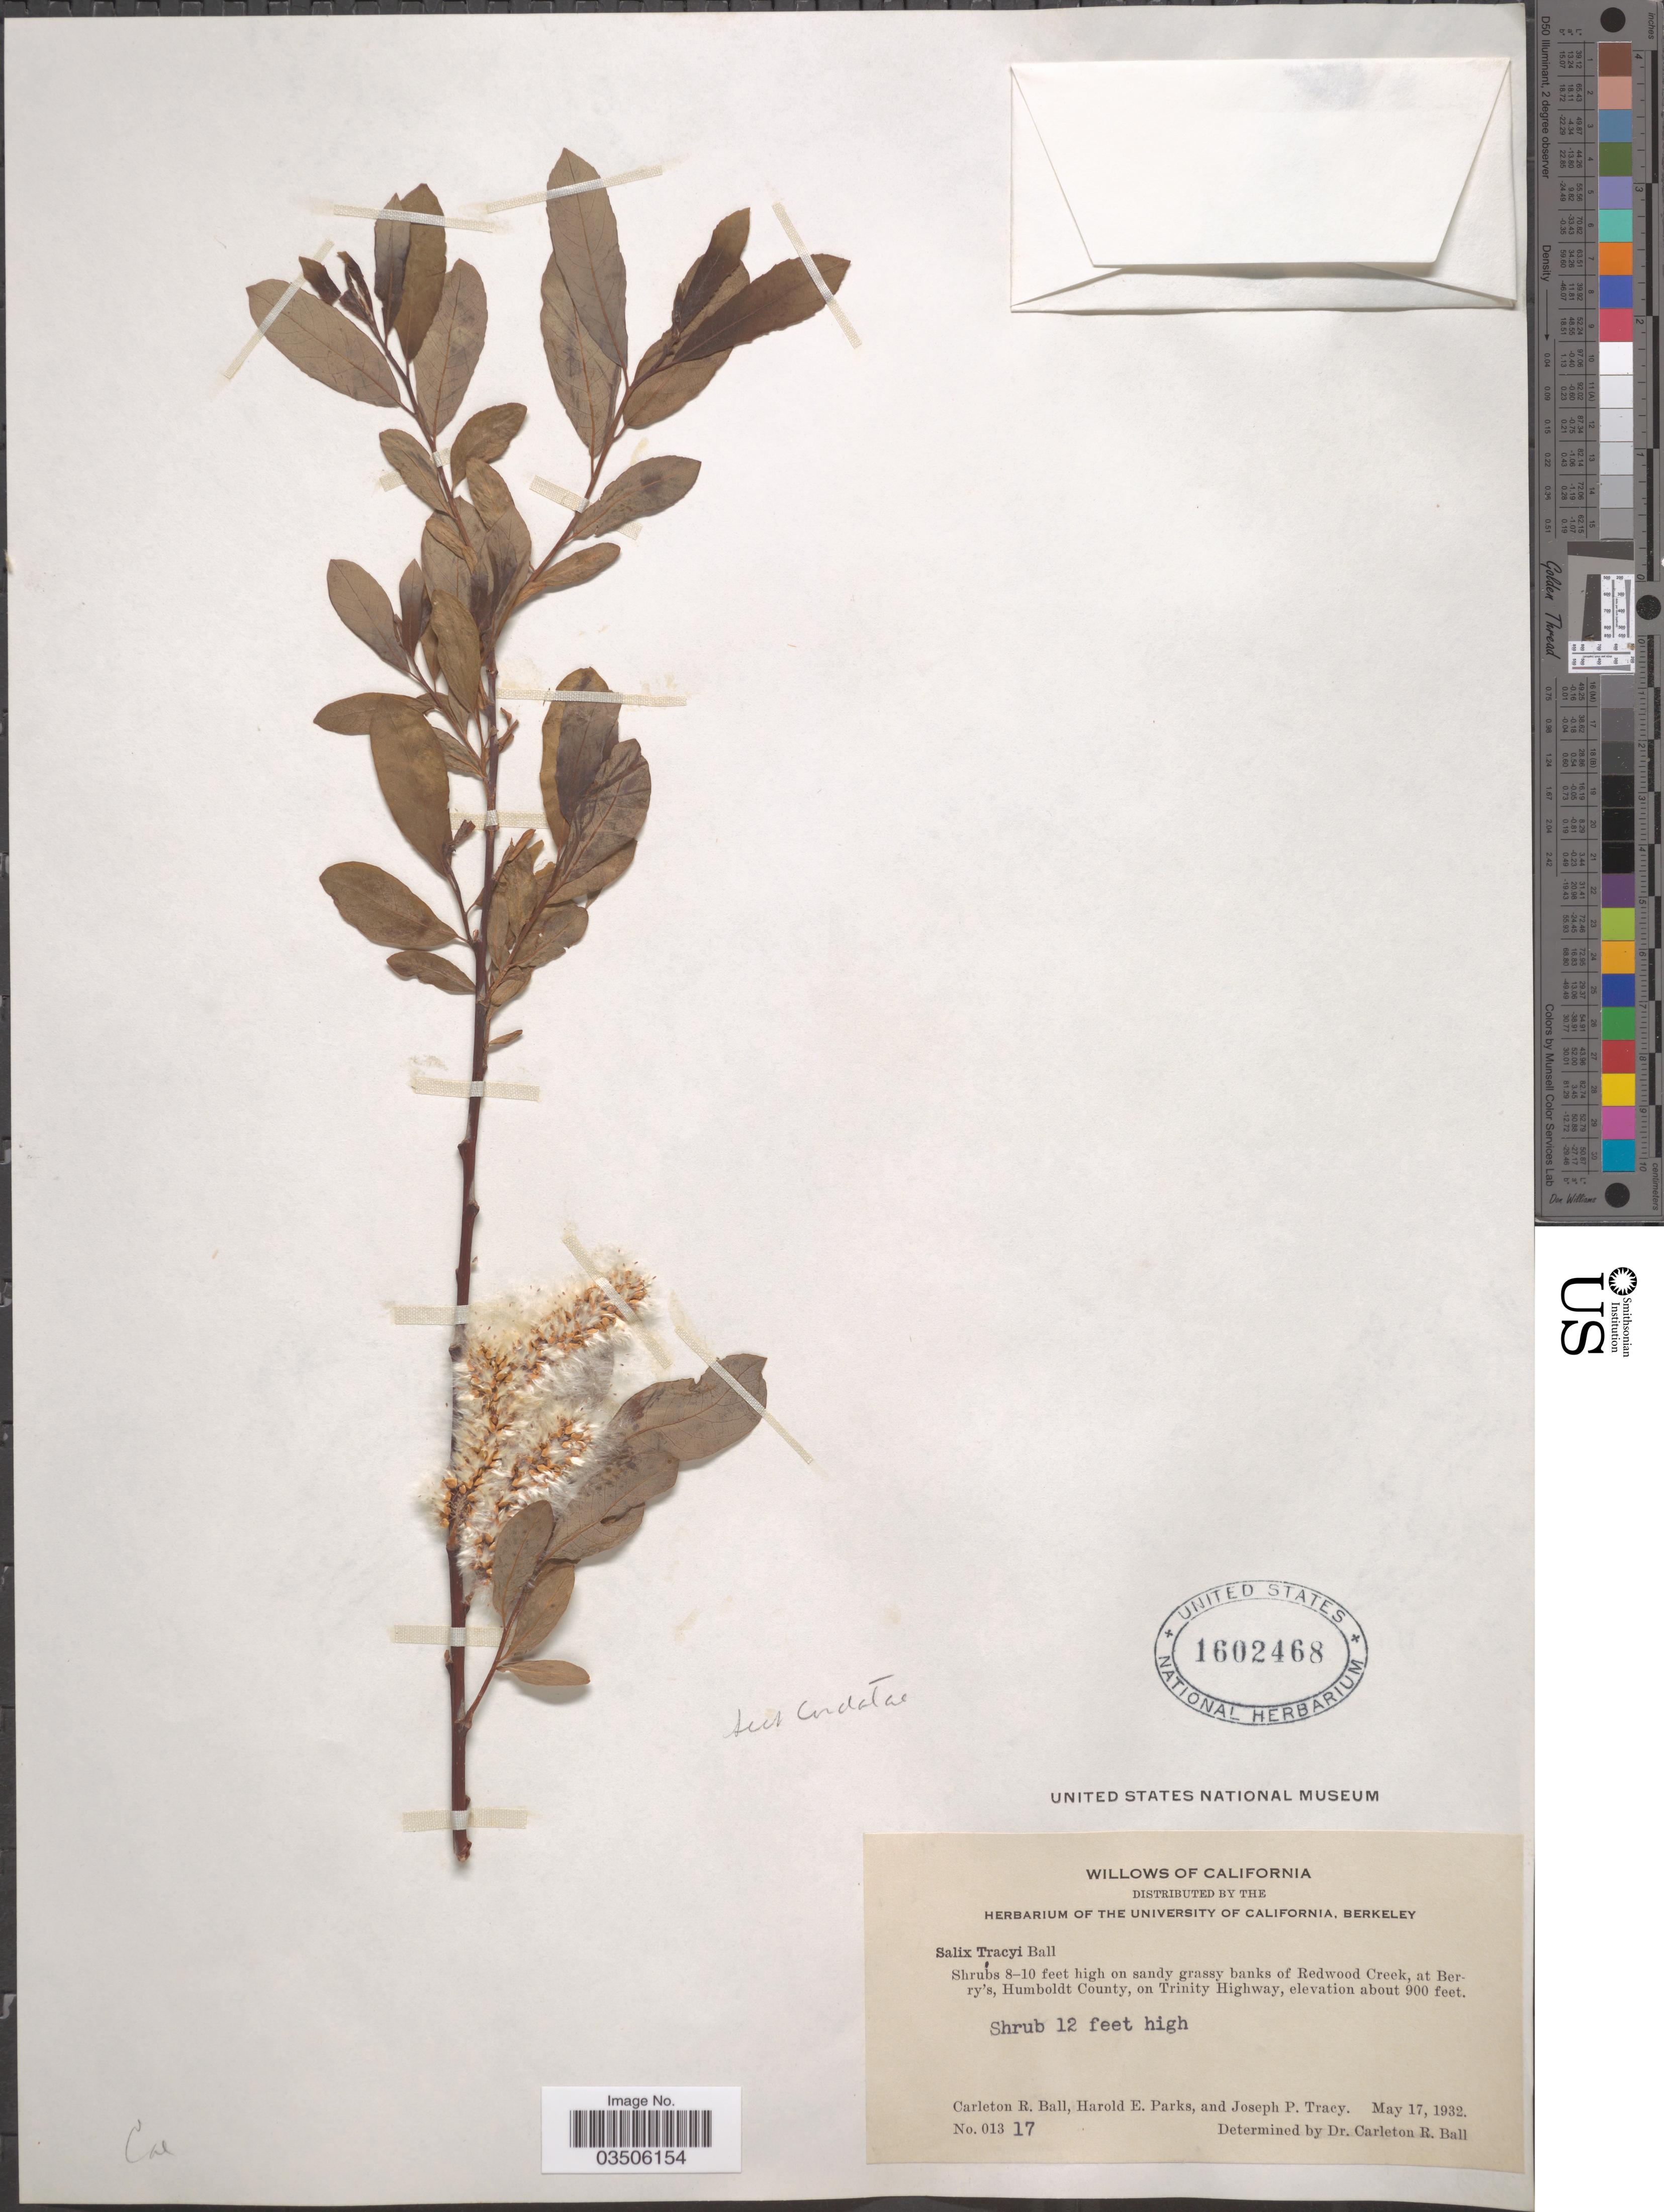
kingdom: Plantae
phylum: Tracheophyta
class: Magnoliopsida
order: Malpighiales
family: Salicaceae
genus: Salix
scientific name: Salix tracyi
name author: C.R. Ball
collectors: C. R. Ball, H. E. Parks & J. Tracy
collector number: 01317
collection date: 1932-05-17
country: United States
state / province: California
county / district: Humboldt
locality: Of Redwood Creek, at Berry's, Humboldt County, on Trinity Highway.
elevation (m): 274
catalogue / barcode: US 1602468